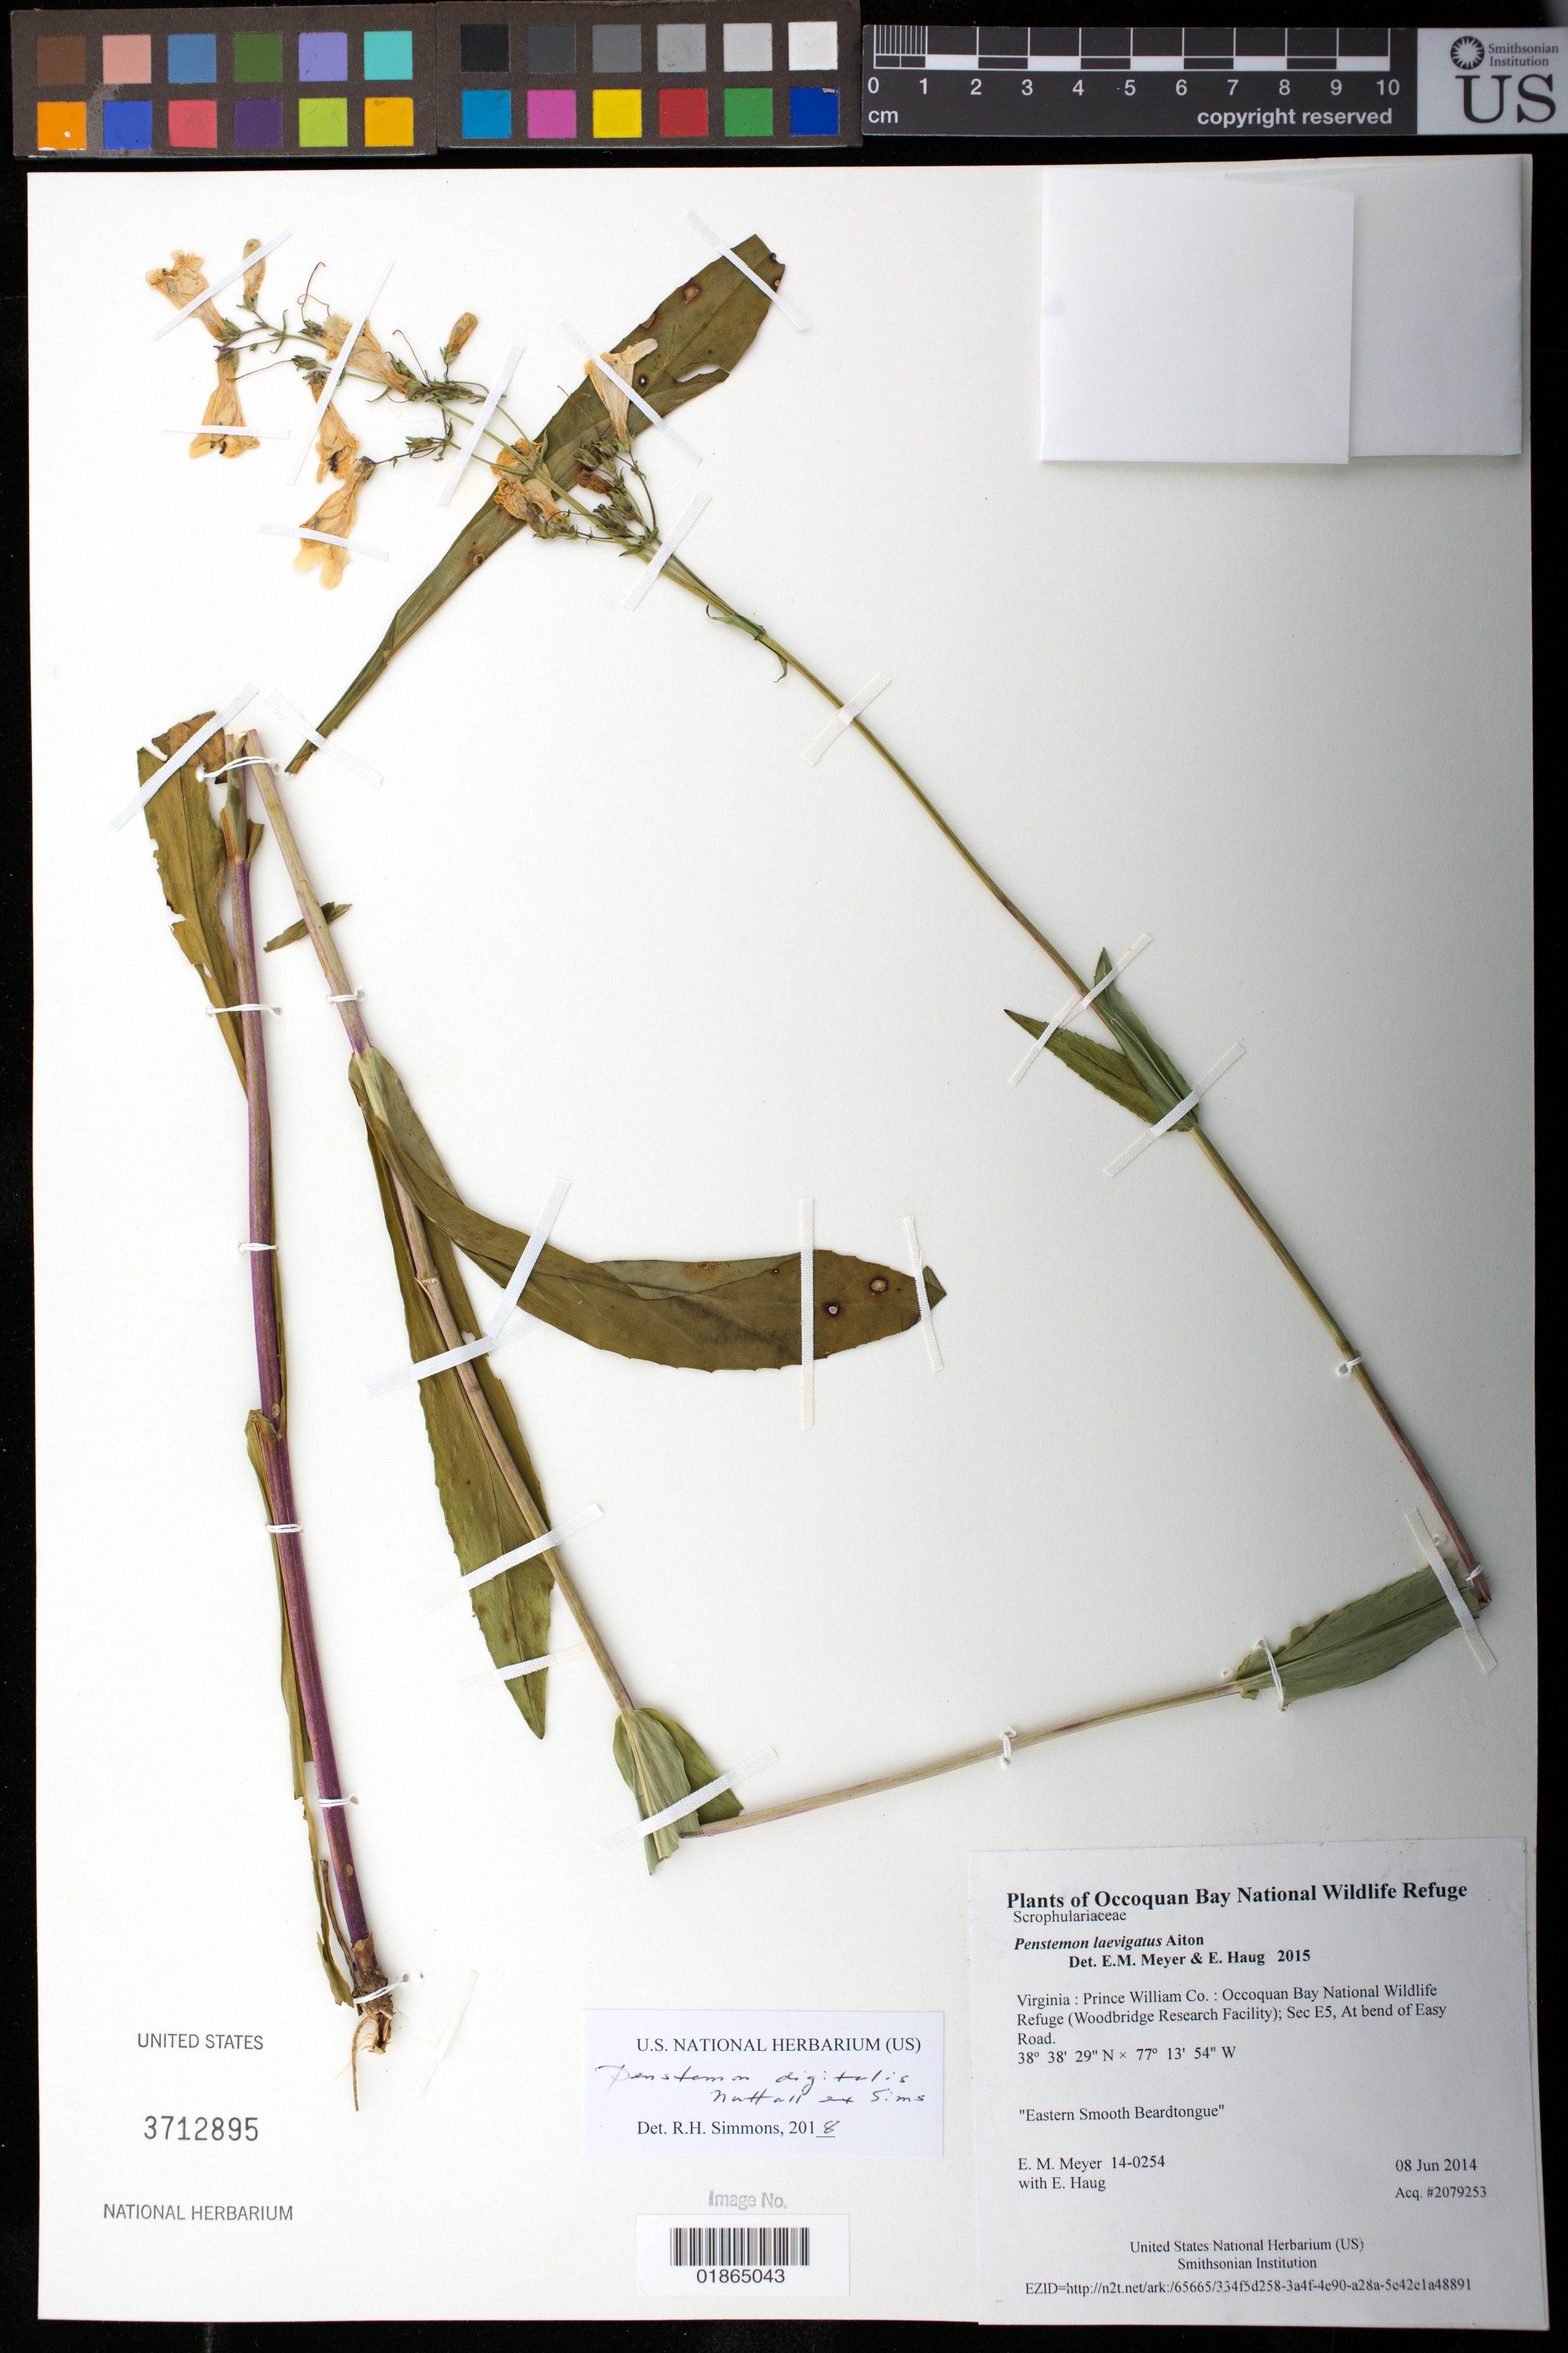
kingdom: Plantae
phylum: Tracheophyta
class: Magnoliopsida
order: Lamiales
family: Plantaginaceae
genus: Penstemon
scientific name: Penstemon digitalis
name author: Nutt. ex Sims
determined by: Simmons, R. H., (UNITED STATES)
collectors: E. M. Meyer & E. Haug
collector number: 14-0254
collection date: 2014-06-08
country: United States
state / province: Virginia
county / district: Prince William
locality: Occoquan Bay National Wildlife Refuge (Woodbridge Research Facility); Sec E5, At bend of Easy Road.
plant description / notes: Eastern Smooth Beardtongue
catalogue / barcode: US 3712895